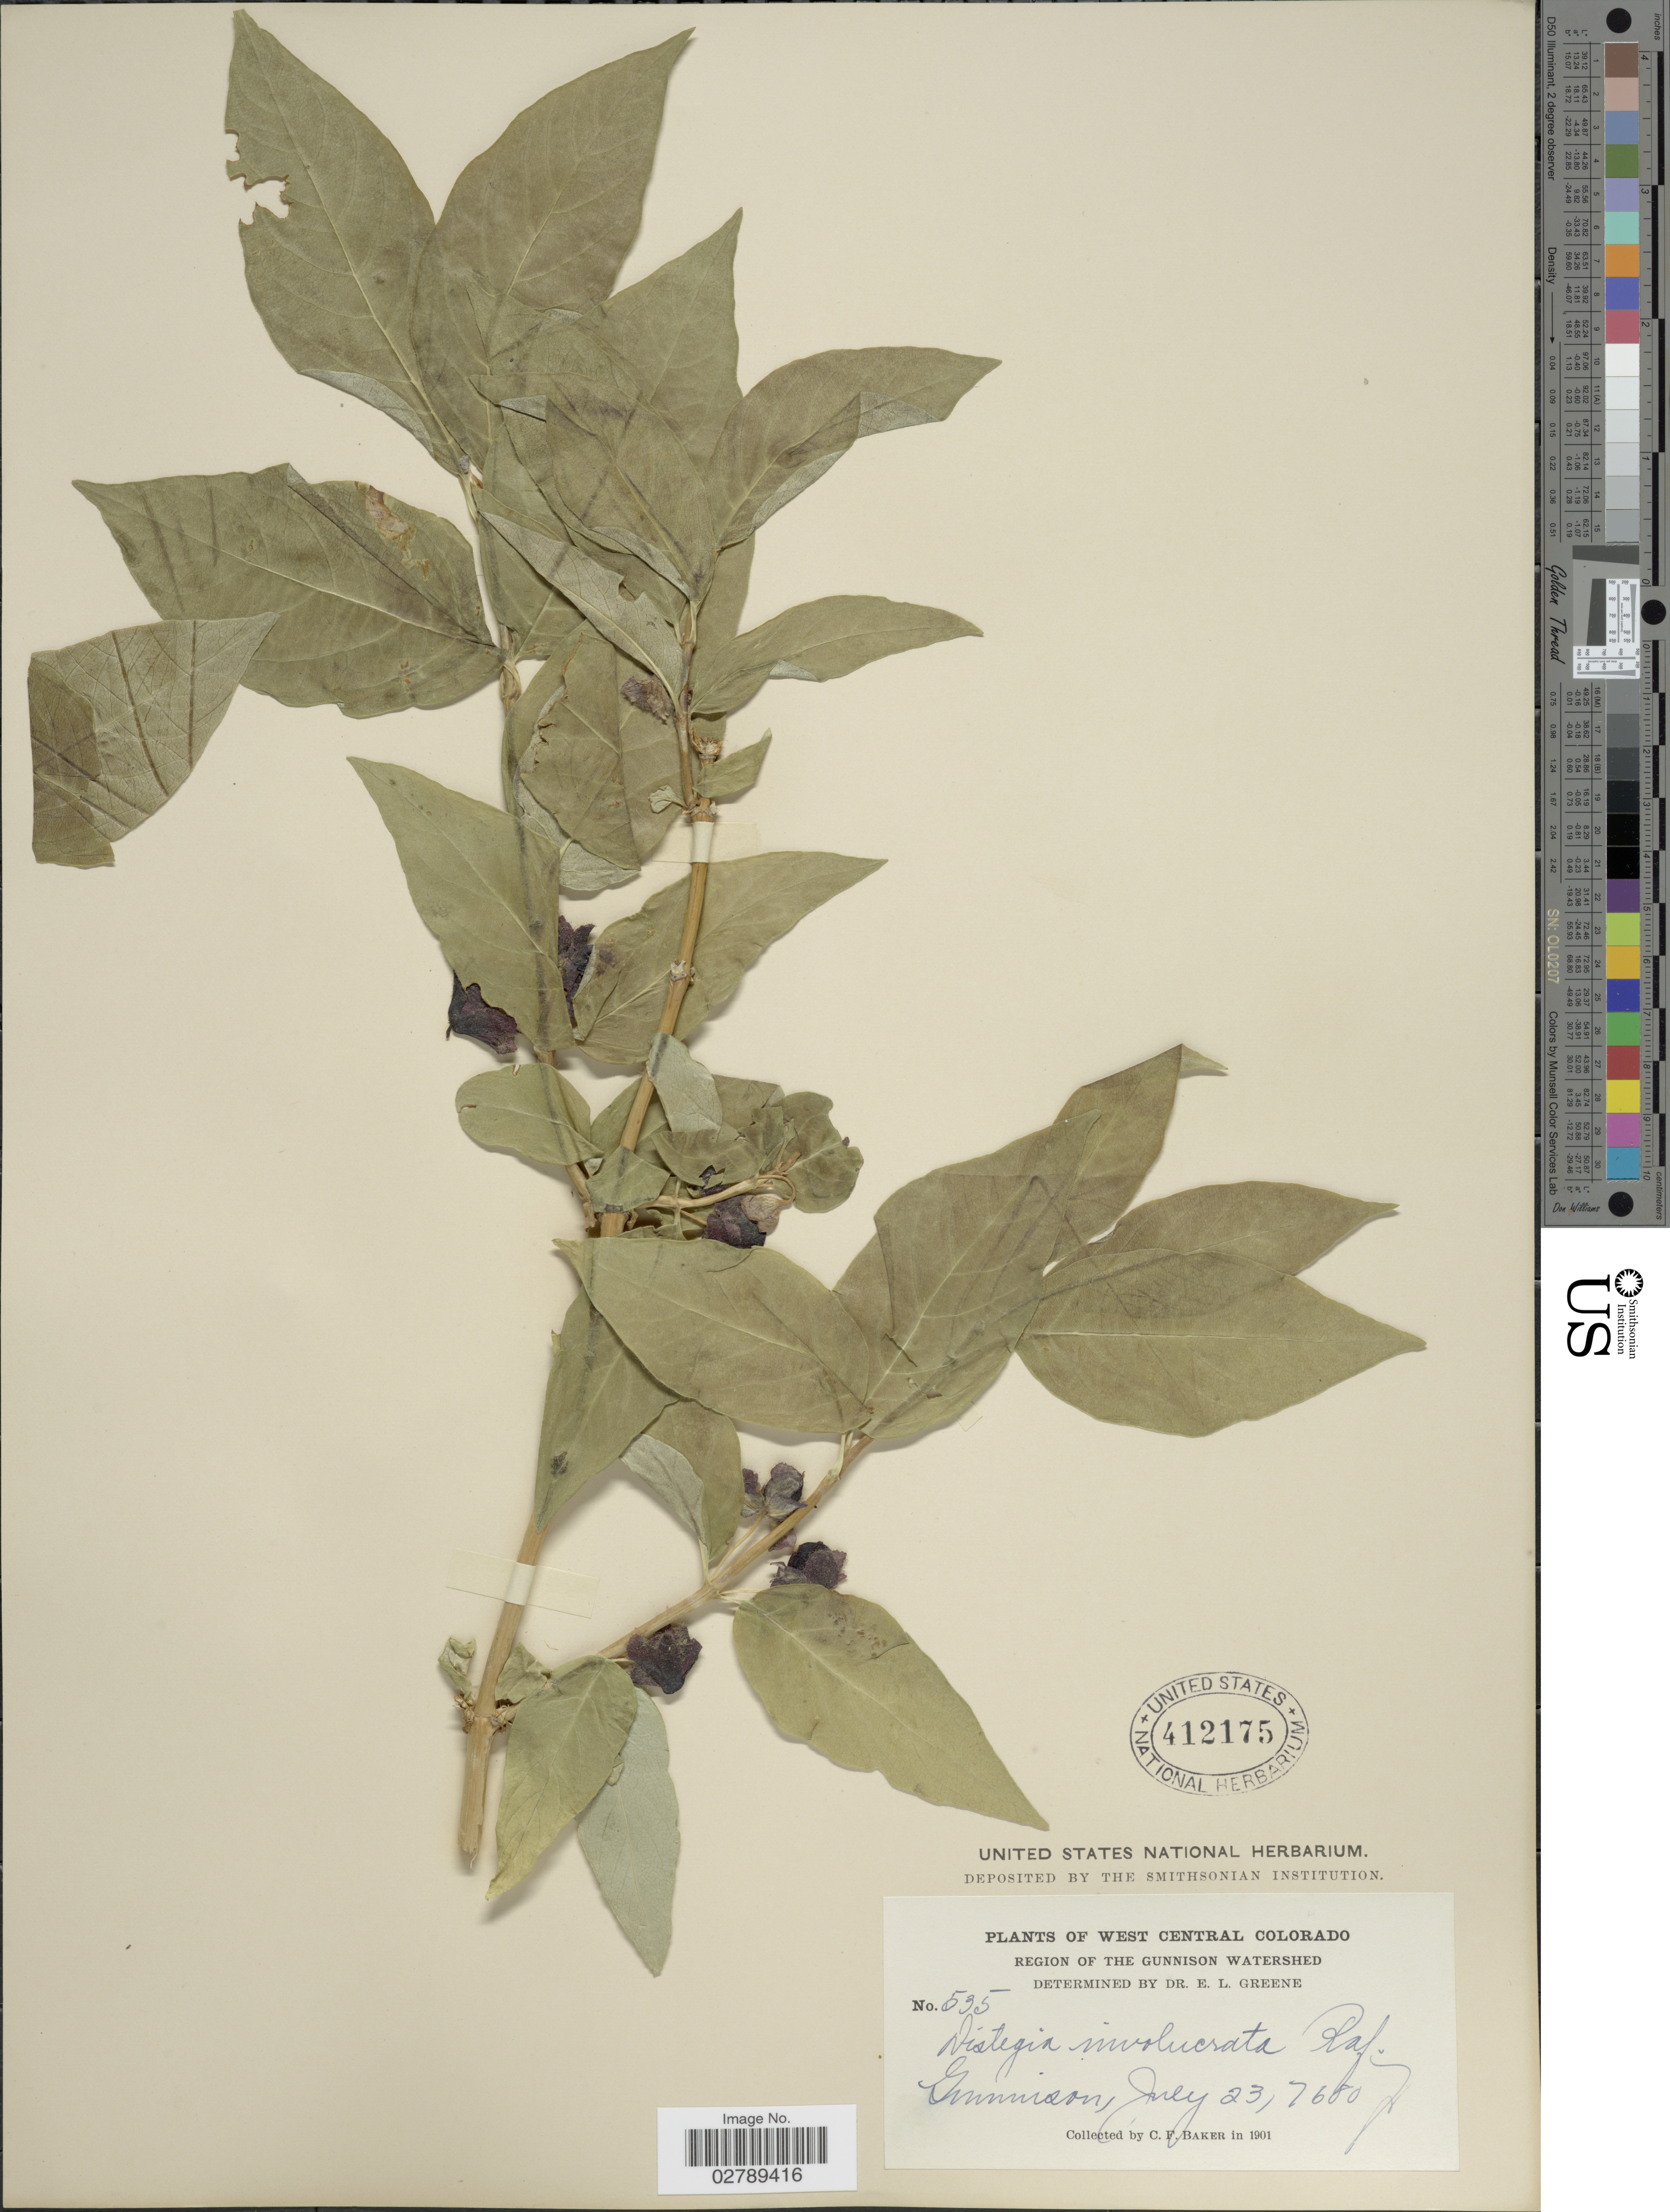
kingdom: Plantae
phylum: Tracheophyta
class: Magnoliopsida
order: Dipsacales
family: Caprifoliaceae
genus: Lonicera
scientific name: Lonicera involucrata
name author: (Richardson) Banks ex Spreng.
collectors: C. F. Baker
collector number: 535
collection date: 1901-07-23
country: United States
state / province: Colorado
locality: West Central Colorado. Region of the Gunnison Watershed. Gunnison.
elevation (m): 2341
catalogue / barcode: US 412175